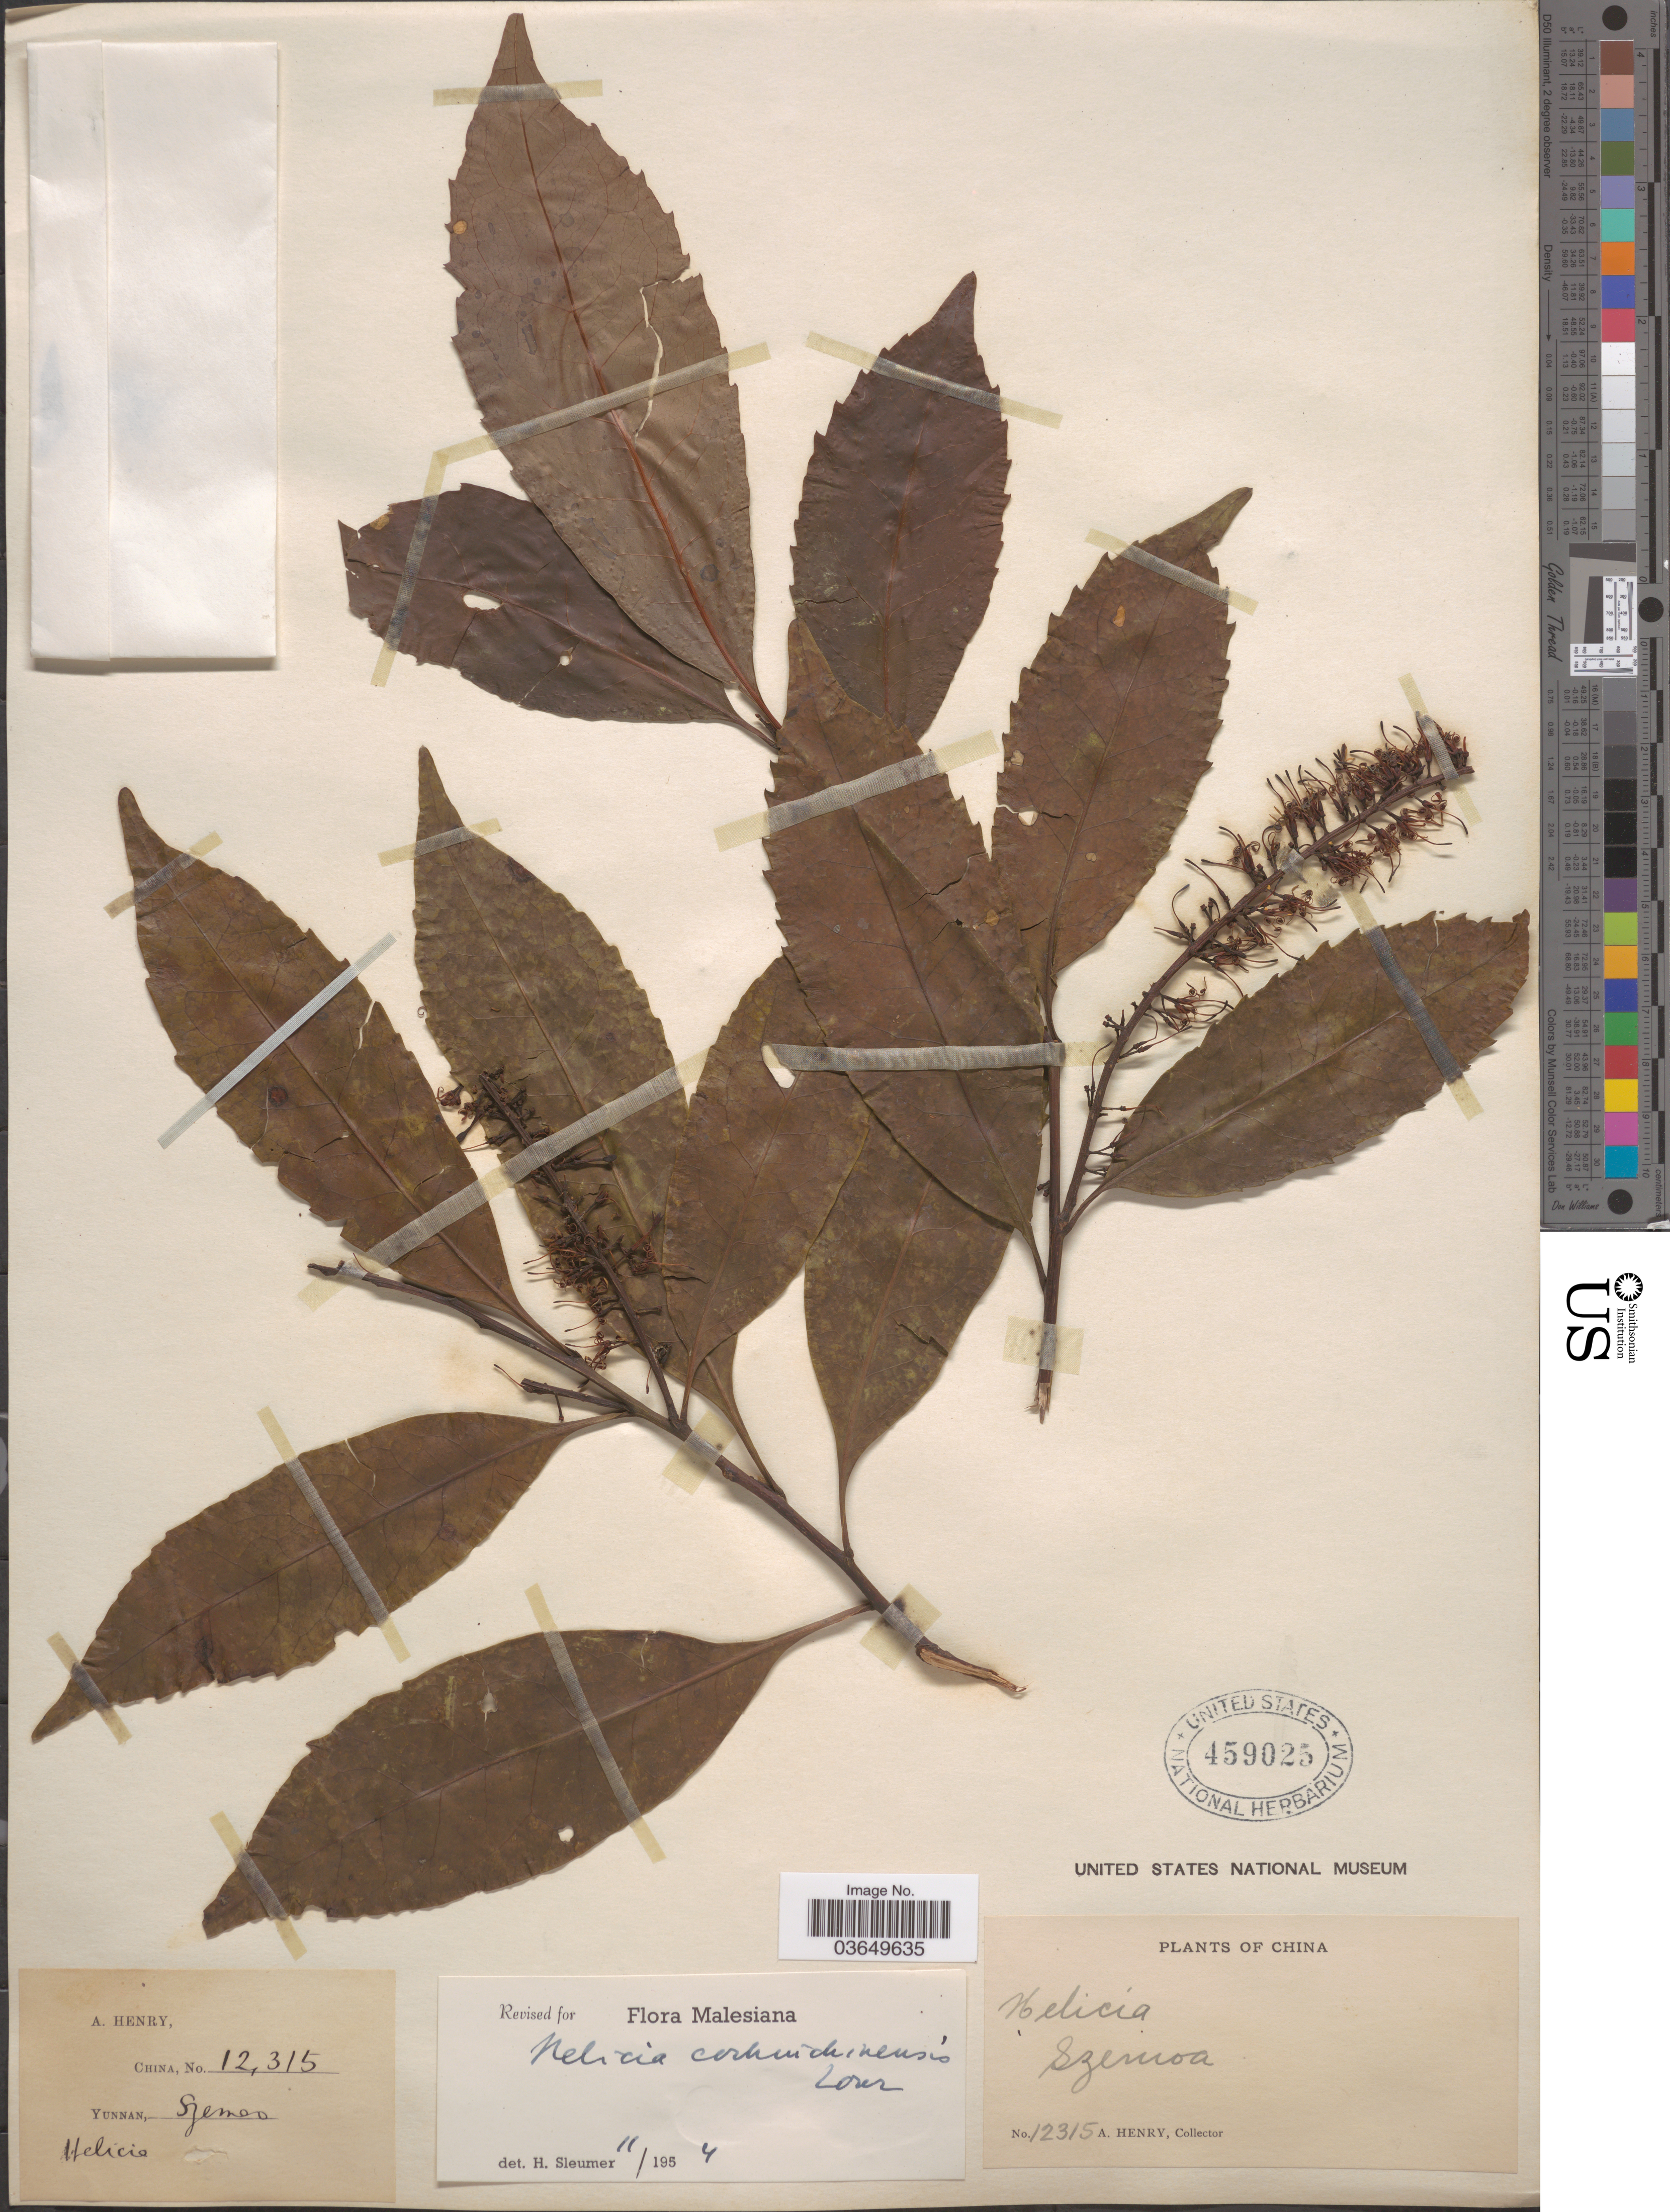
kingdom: Plantae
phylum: Tracheophyta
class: Magnoliopsida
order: Proteales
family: Proteaceae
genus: Helicia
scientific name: Helicia cochinchinensis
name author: Lour.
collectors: A. Henry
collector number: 12315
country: China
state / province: Yunnan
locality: Szemoa.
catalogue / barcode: US 459025